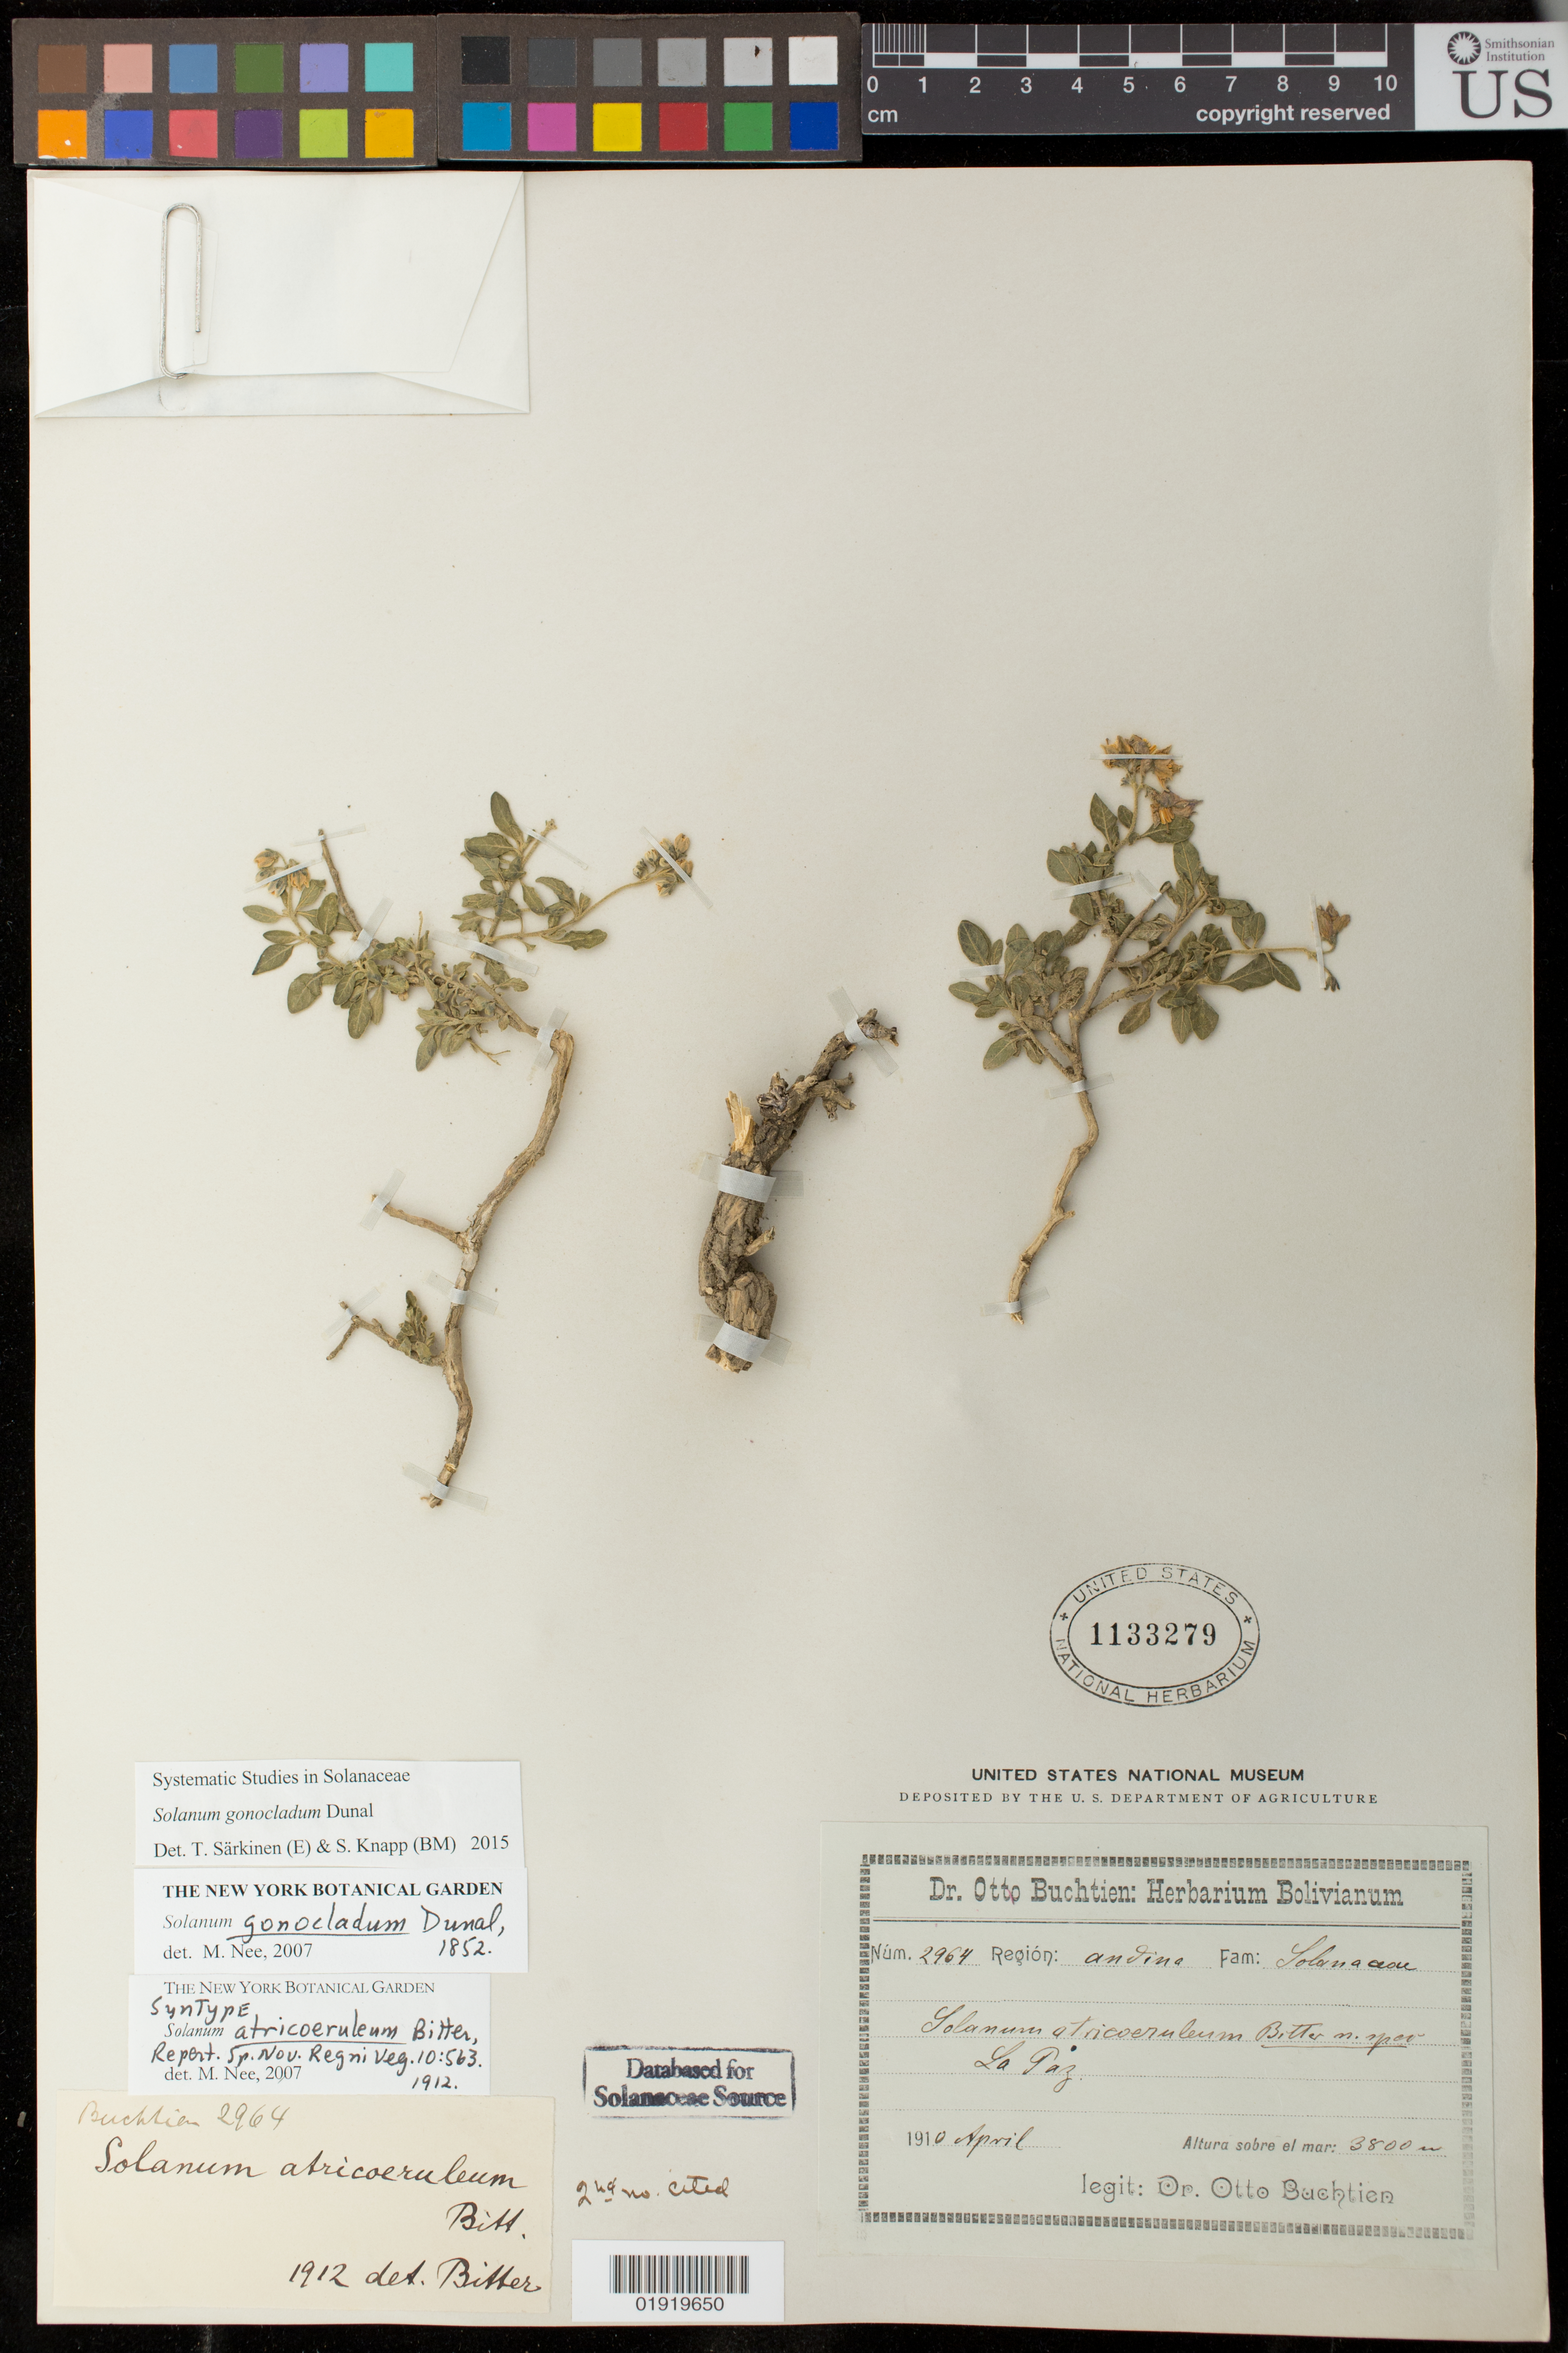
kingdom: Plantae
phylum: Tracheophyta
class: Magnoliopsida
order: Solanales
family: Solanaceae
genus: Solanum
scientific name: Solanum atricoeruleum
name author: Bitter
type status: Isosyntype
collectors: O. Buchtien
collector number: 2964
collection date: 1910-04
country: Bolivia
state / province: La Páz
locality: Region Andina, La Paz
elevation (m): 3800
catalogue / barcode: US 1133279